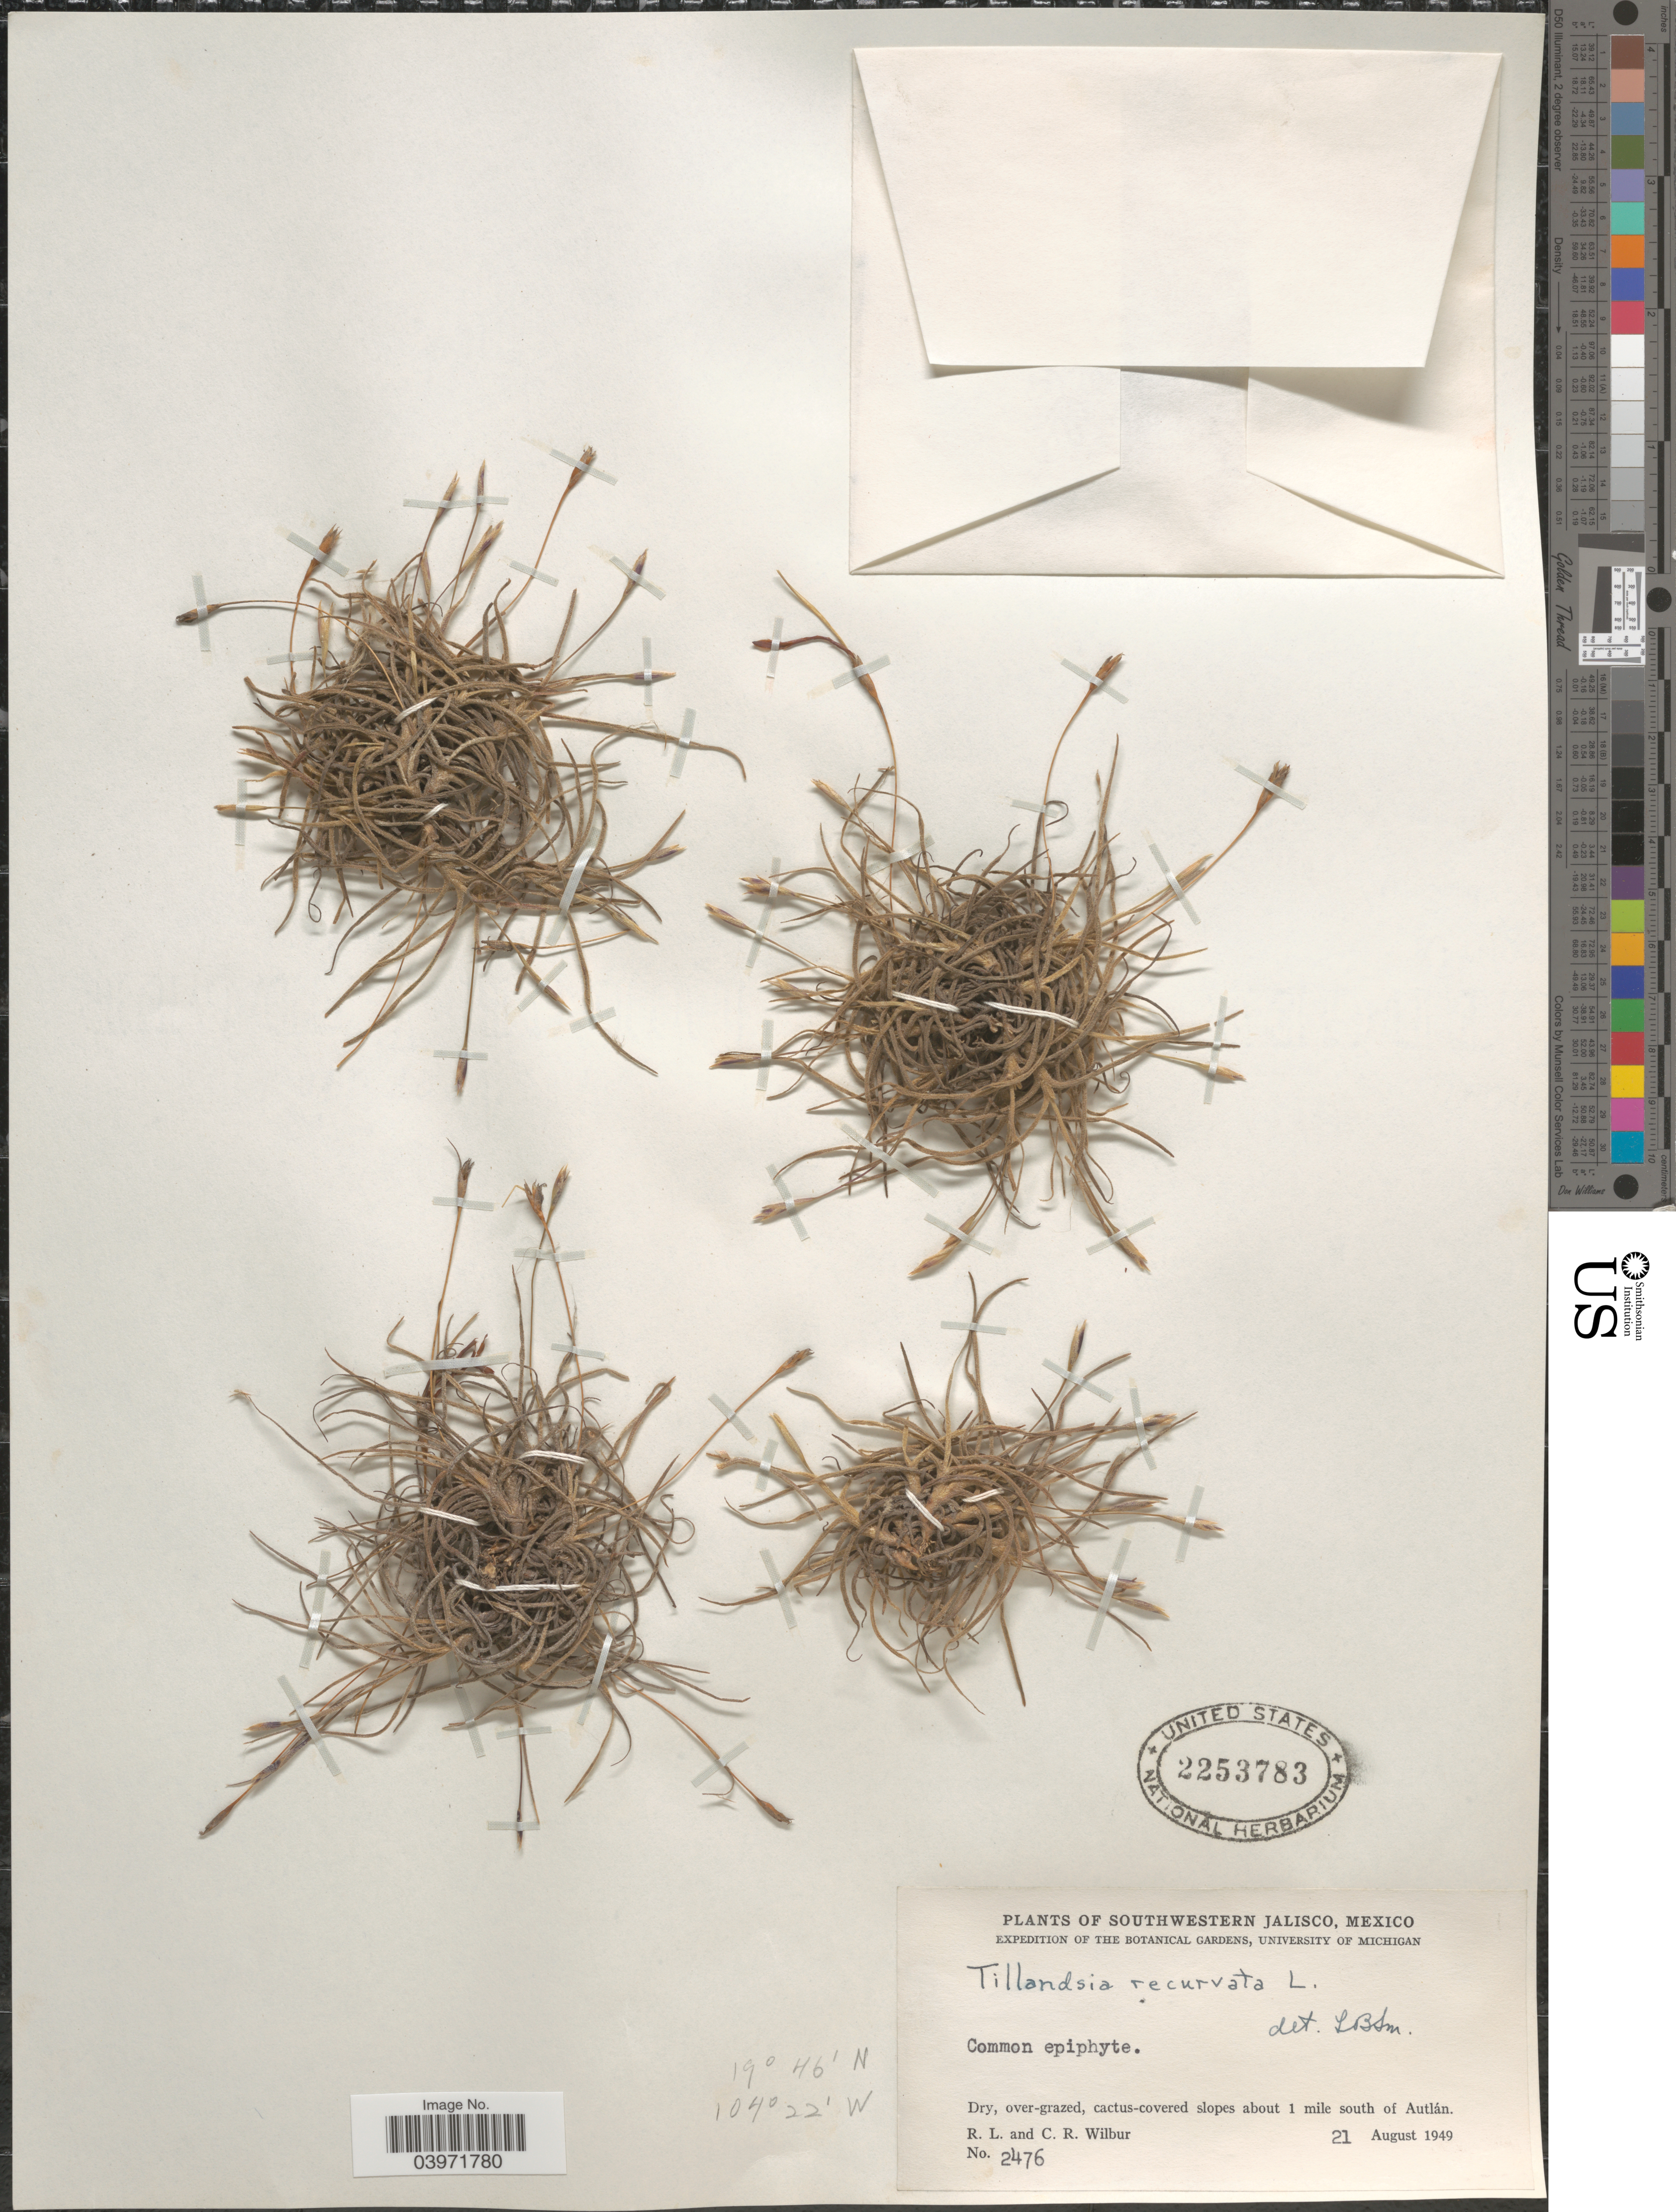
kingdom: Plantae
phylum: Tracheophyta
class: Liliopsida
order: Poales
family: Bromeliaceae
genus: Tillandsia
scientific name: Tillandsia recurvata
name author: L.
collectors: R. L. Wilbur & C. Wilbur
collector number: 2476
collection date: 1949-08-21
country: Mexico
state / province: Jalisco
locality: Southwestern Jalisco. About 1 mile south of Autlán.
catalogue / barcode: US 2253783